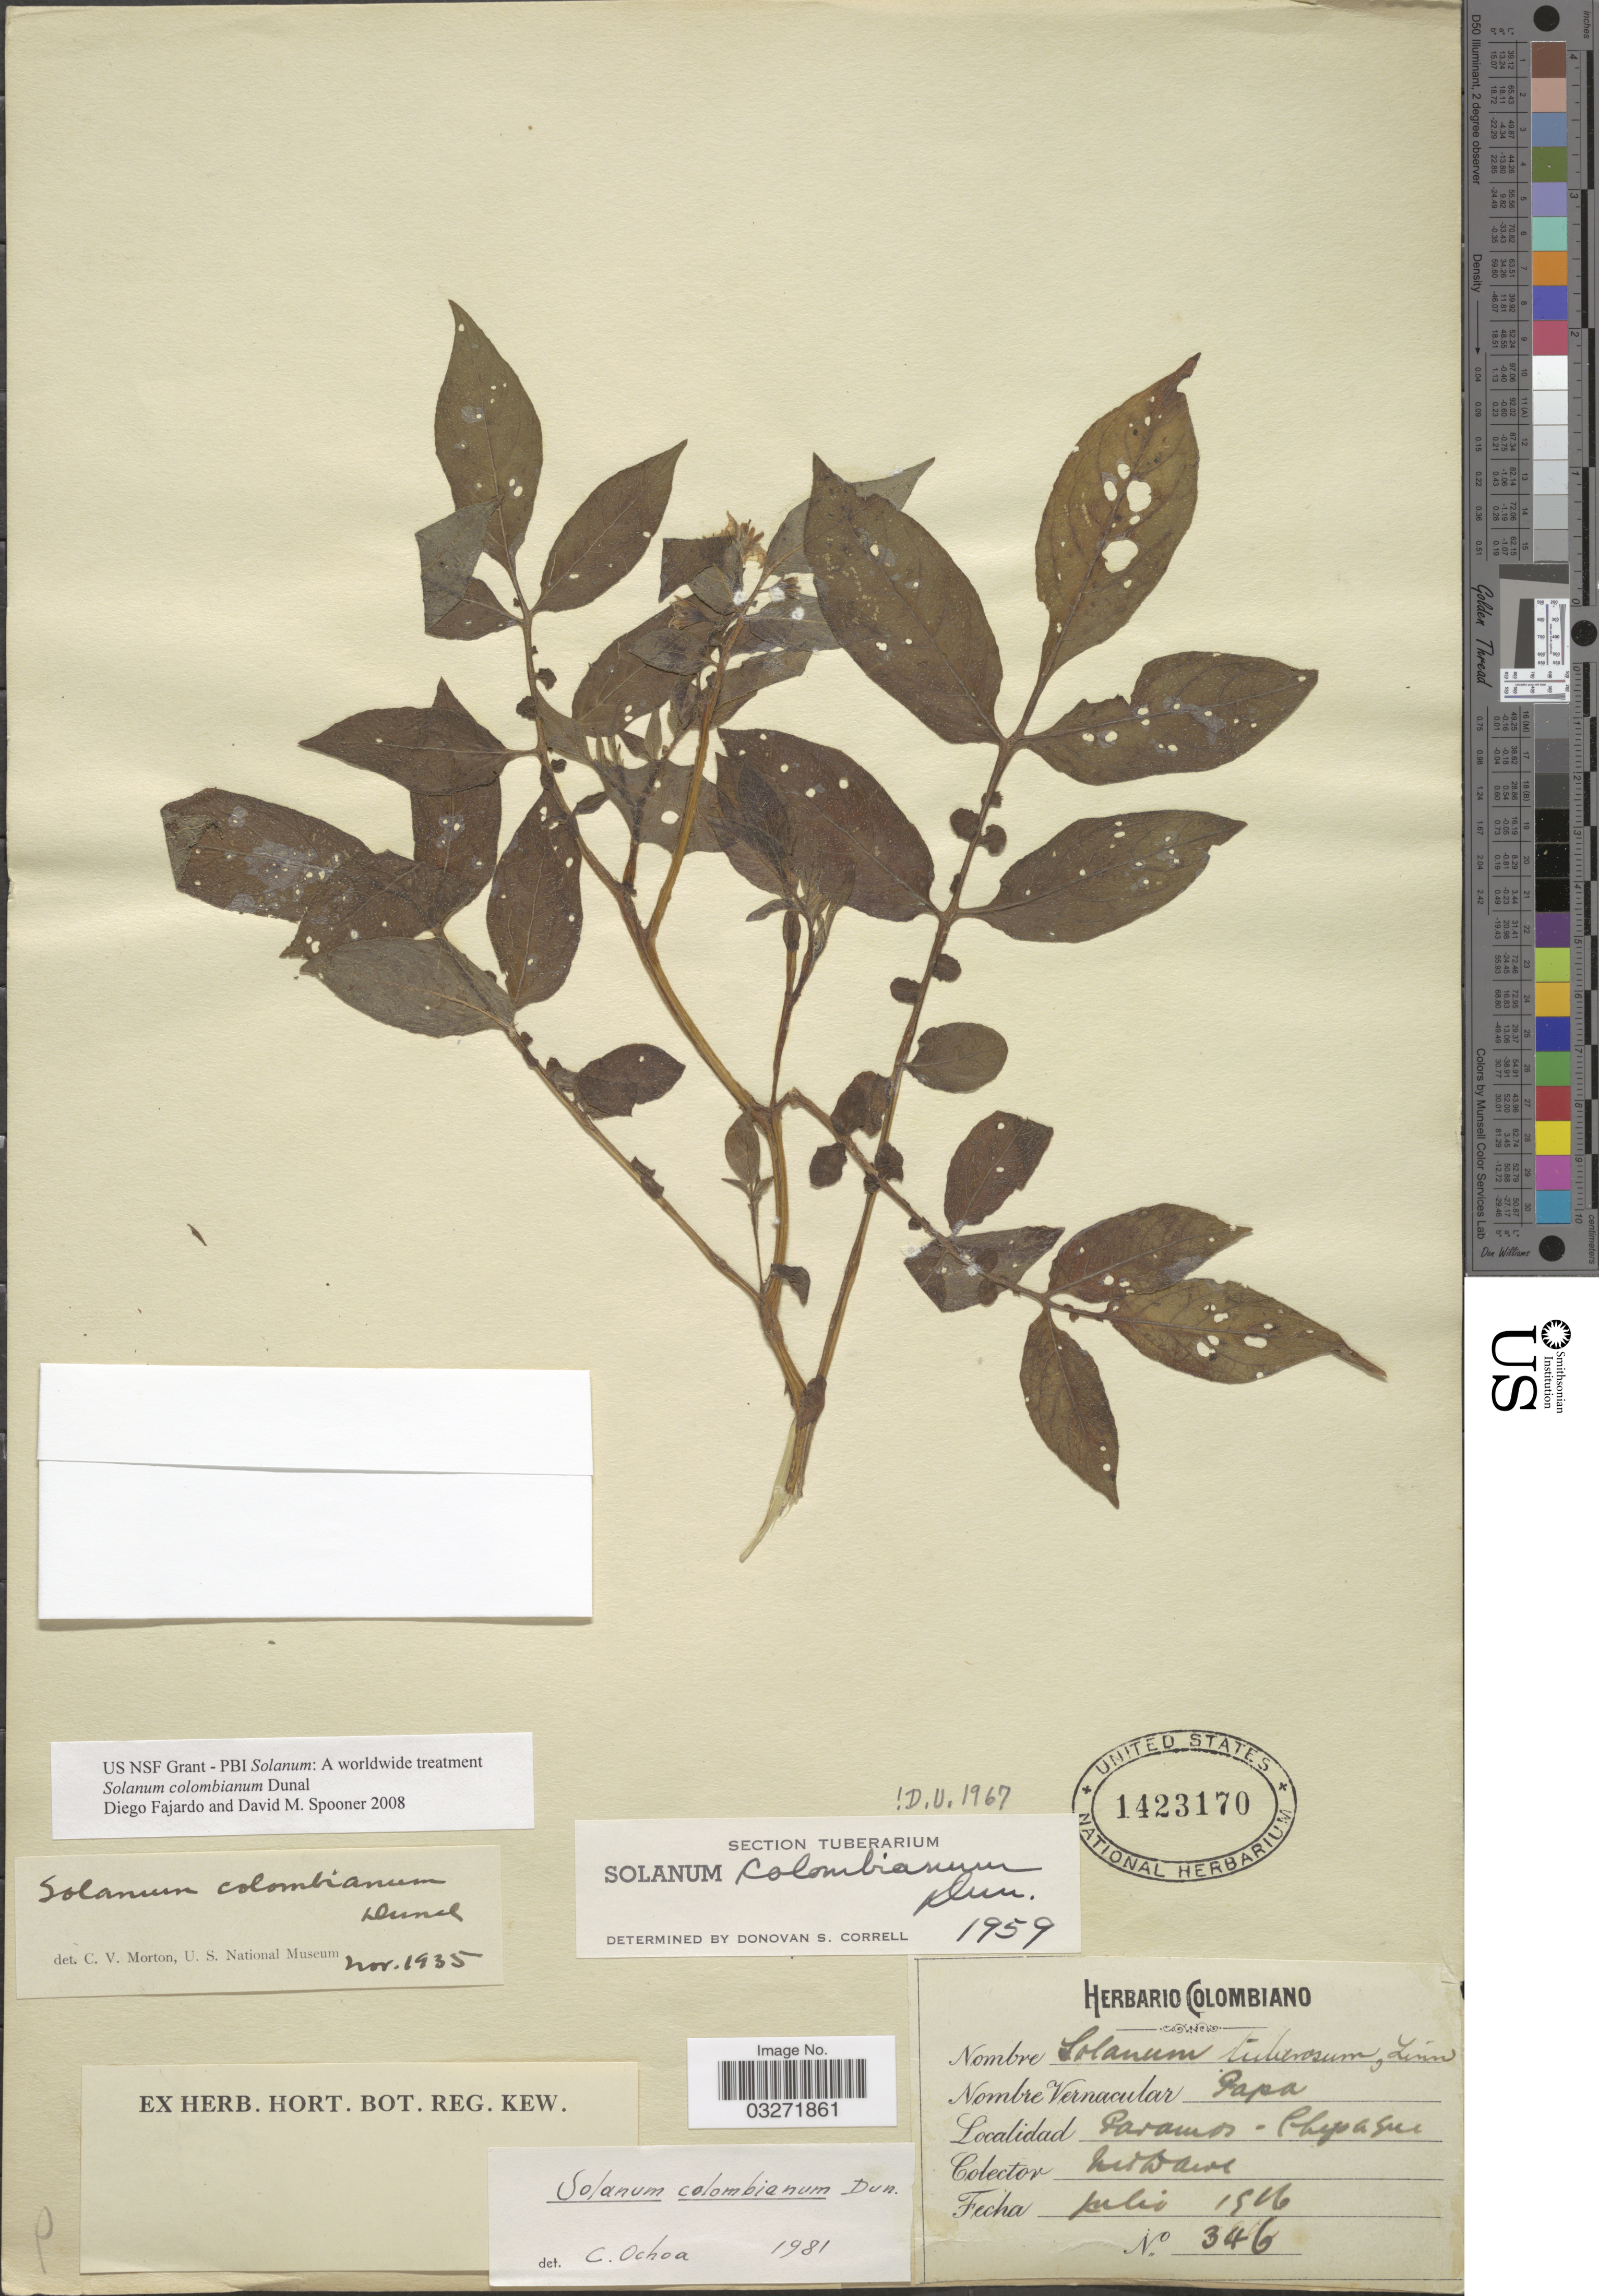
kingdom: Plantae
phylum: Tracheophyta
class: Magnoliopsida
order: Solanales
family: Solanaceae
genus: Solanum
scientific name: Solanum colombianum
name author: Dunal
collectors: M. T. Dawe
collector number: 346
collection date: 1916-07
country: Colombia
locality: Paramos - Chipaque.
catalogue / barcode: US 1423170